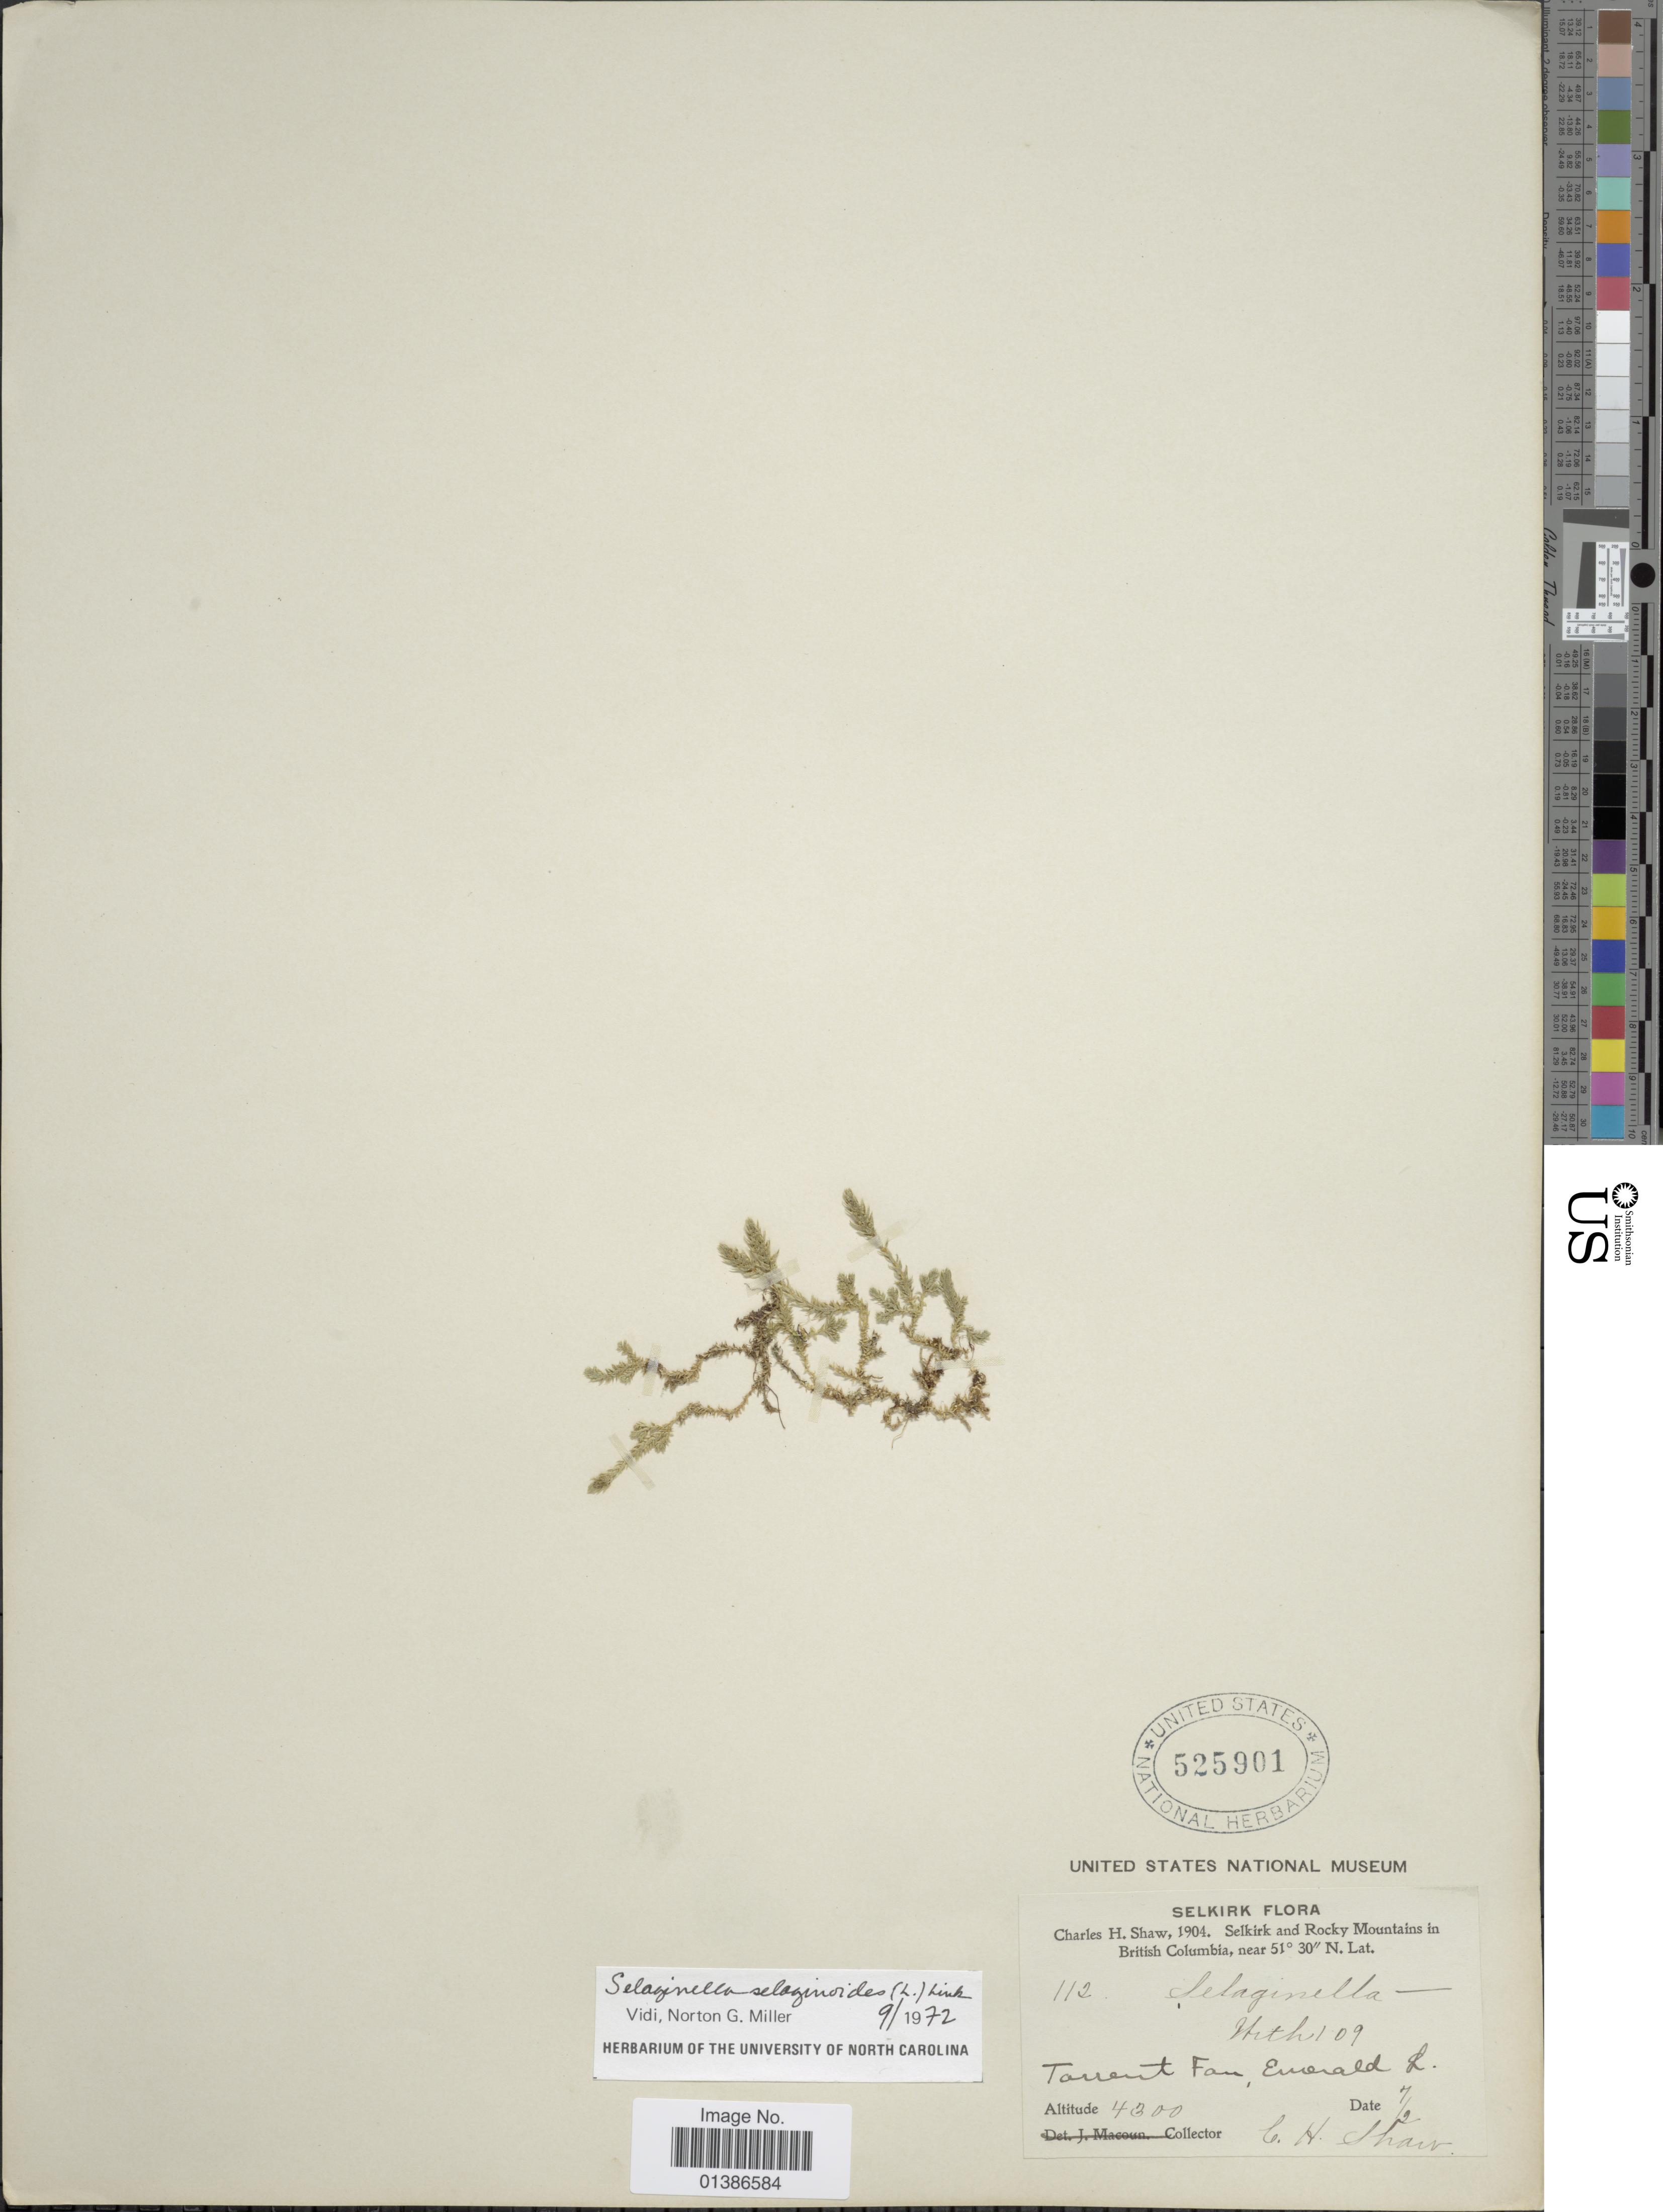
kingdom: Plantae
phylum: Tracheophyta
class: Lycopodiopsida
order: Selaginellales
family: Selaginellaceae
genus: Selaginella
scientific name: Selaginella selaginoides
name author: (L.) Link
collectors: C. H. Shaw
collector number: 112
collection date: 1902-02-07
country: Canada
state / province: British Columbia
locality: Selkirk and Rocky Mountains. Tarrent Fan, Emerald L.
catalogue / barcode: US 525901